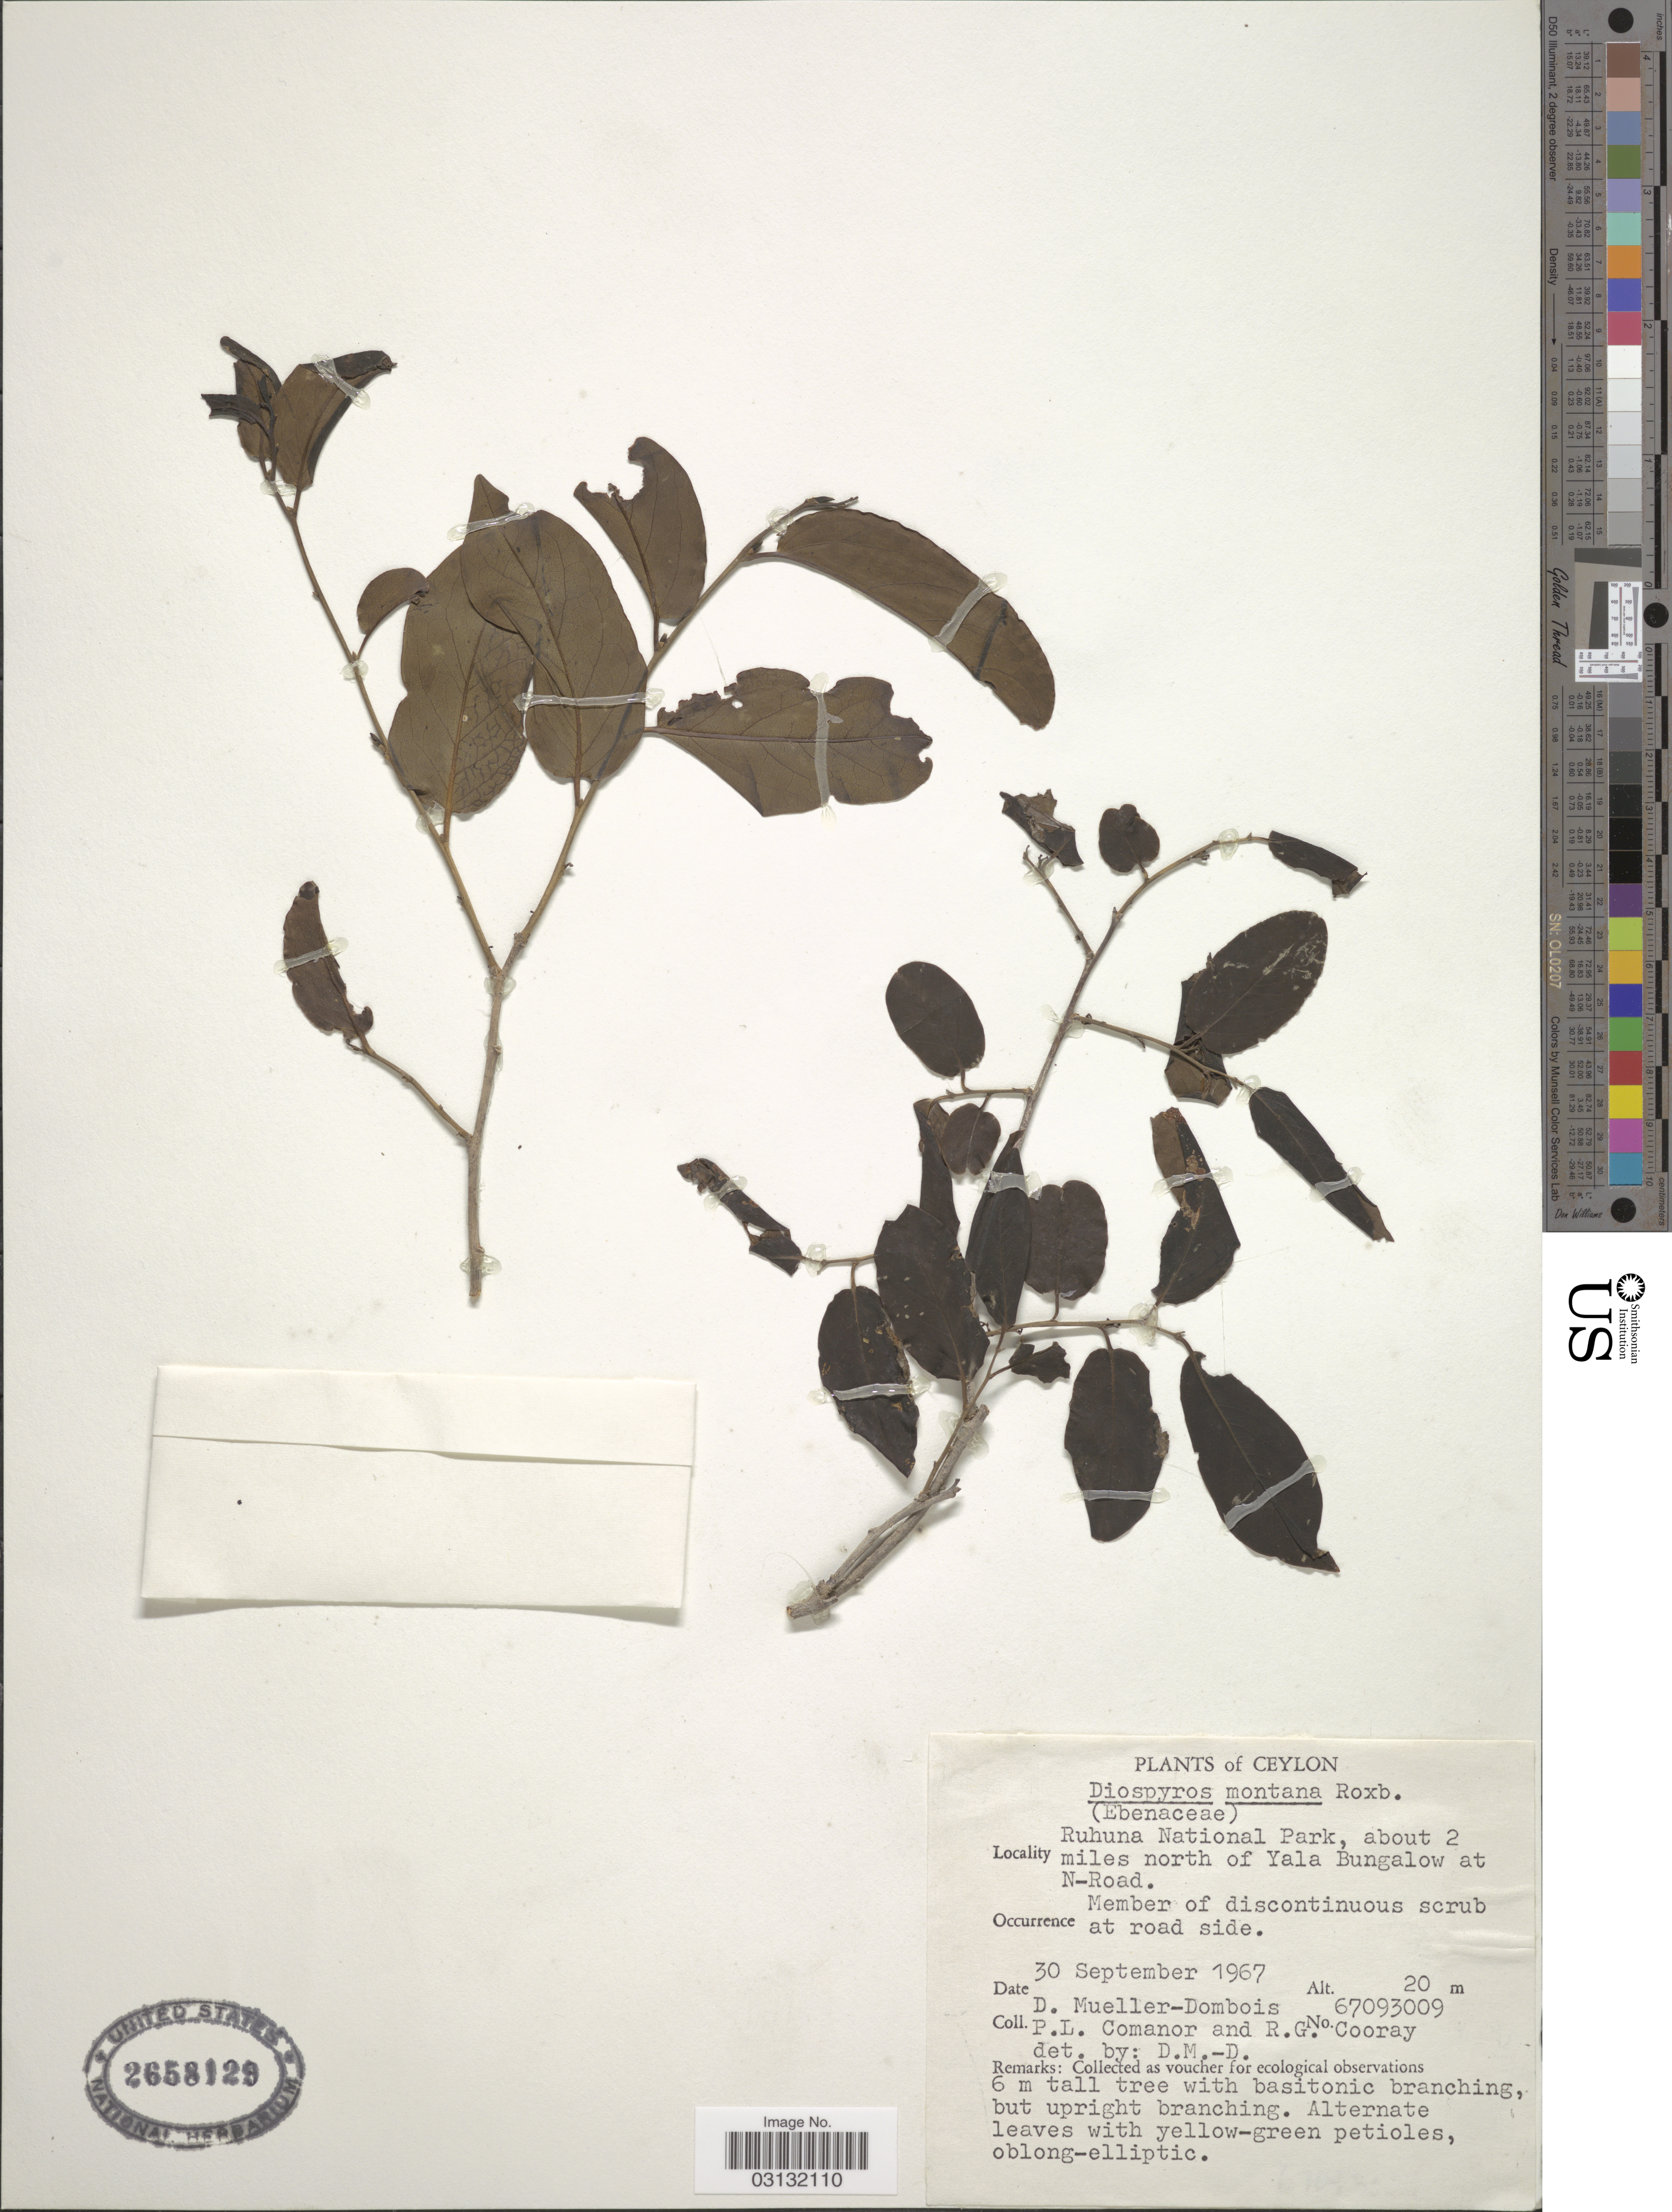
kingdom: Plantae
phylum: Tracheophyta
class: Magnoliopsida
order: Ericales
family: Ebenaceae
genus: Diospyros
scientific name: Diospyros montana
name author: Roxb.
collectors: D. Mueller-Dombois, P. Comanor & R. Cooray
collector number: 67093009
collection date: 1967-09-30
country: Sri Lanka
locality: Ceylon, Ruhuna National Park, about 2 miles north of Yala Bungalow at N-Road.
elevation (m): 20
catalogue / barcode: US 2658129